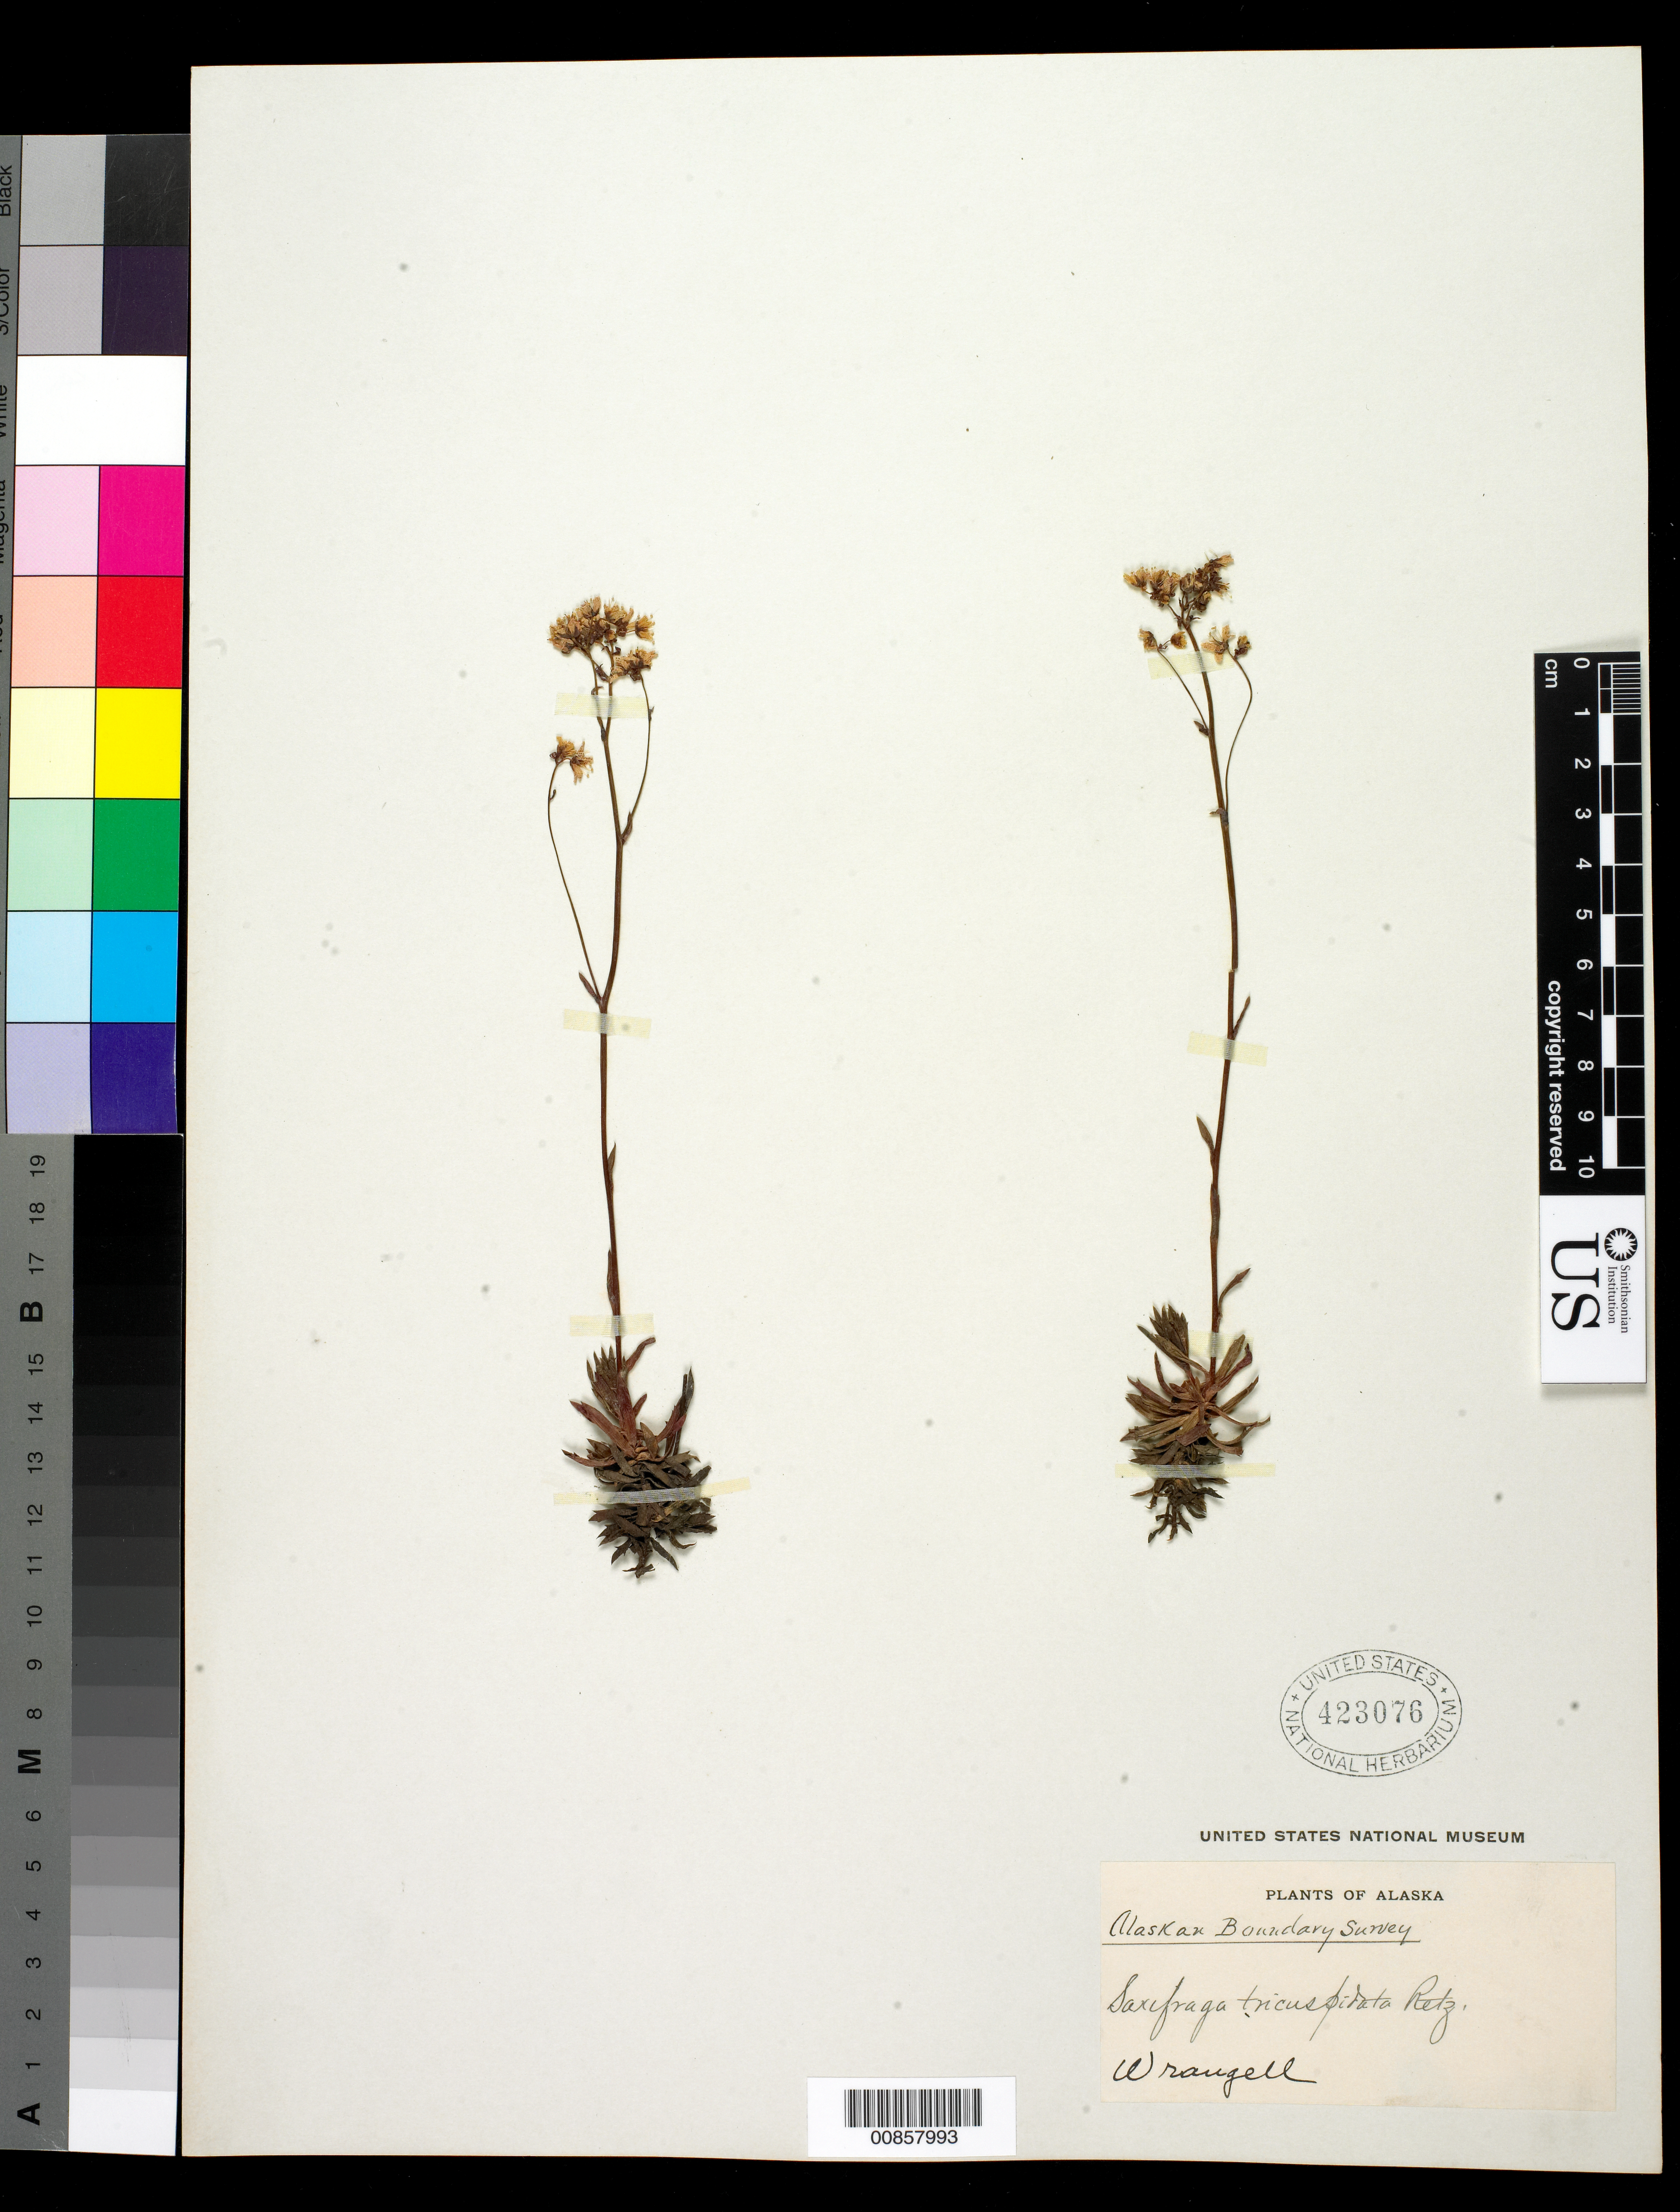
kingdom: Plantae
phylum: Tracheophyta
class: Magnoliopsida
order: Saxifragales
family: Saxifragaceae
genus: Saxifraga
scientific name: Saxifraga tricuspidata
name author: Rottb.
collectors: F. P. Wrangell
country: United States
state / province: Alaska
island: Wrangell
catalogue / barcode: US 423076